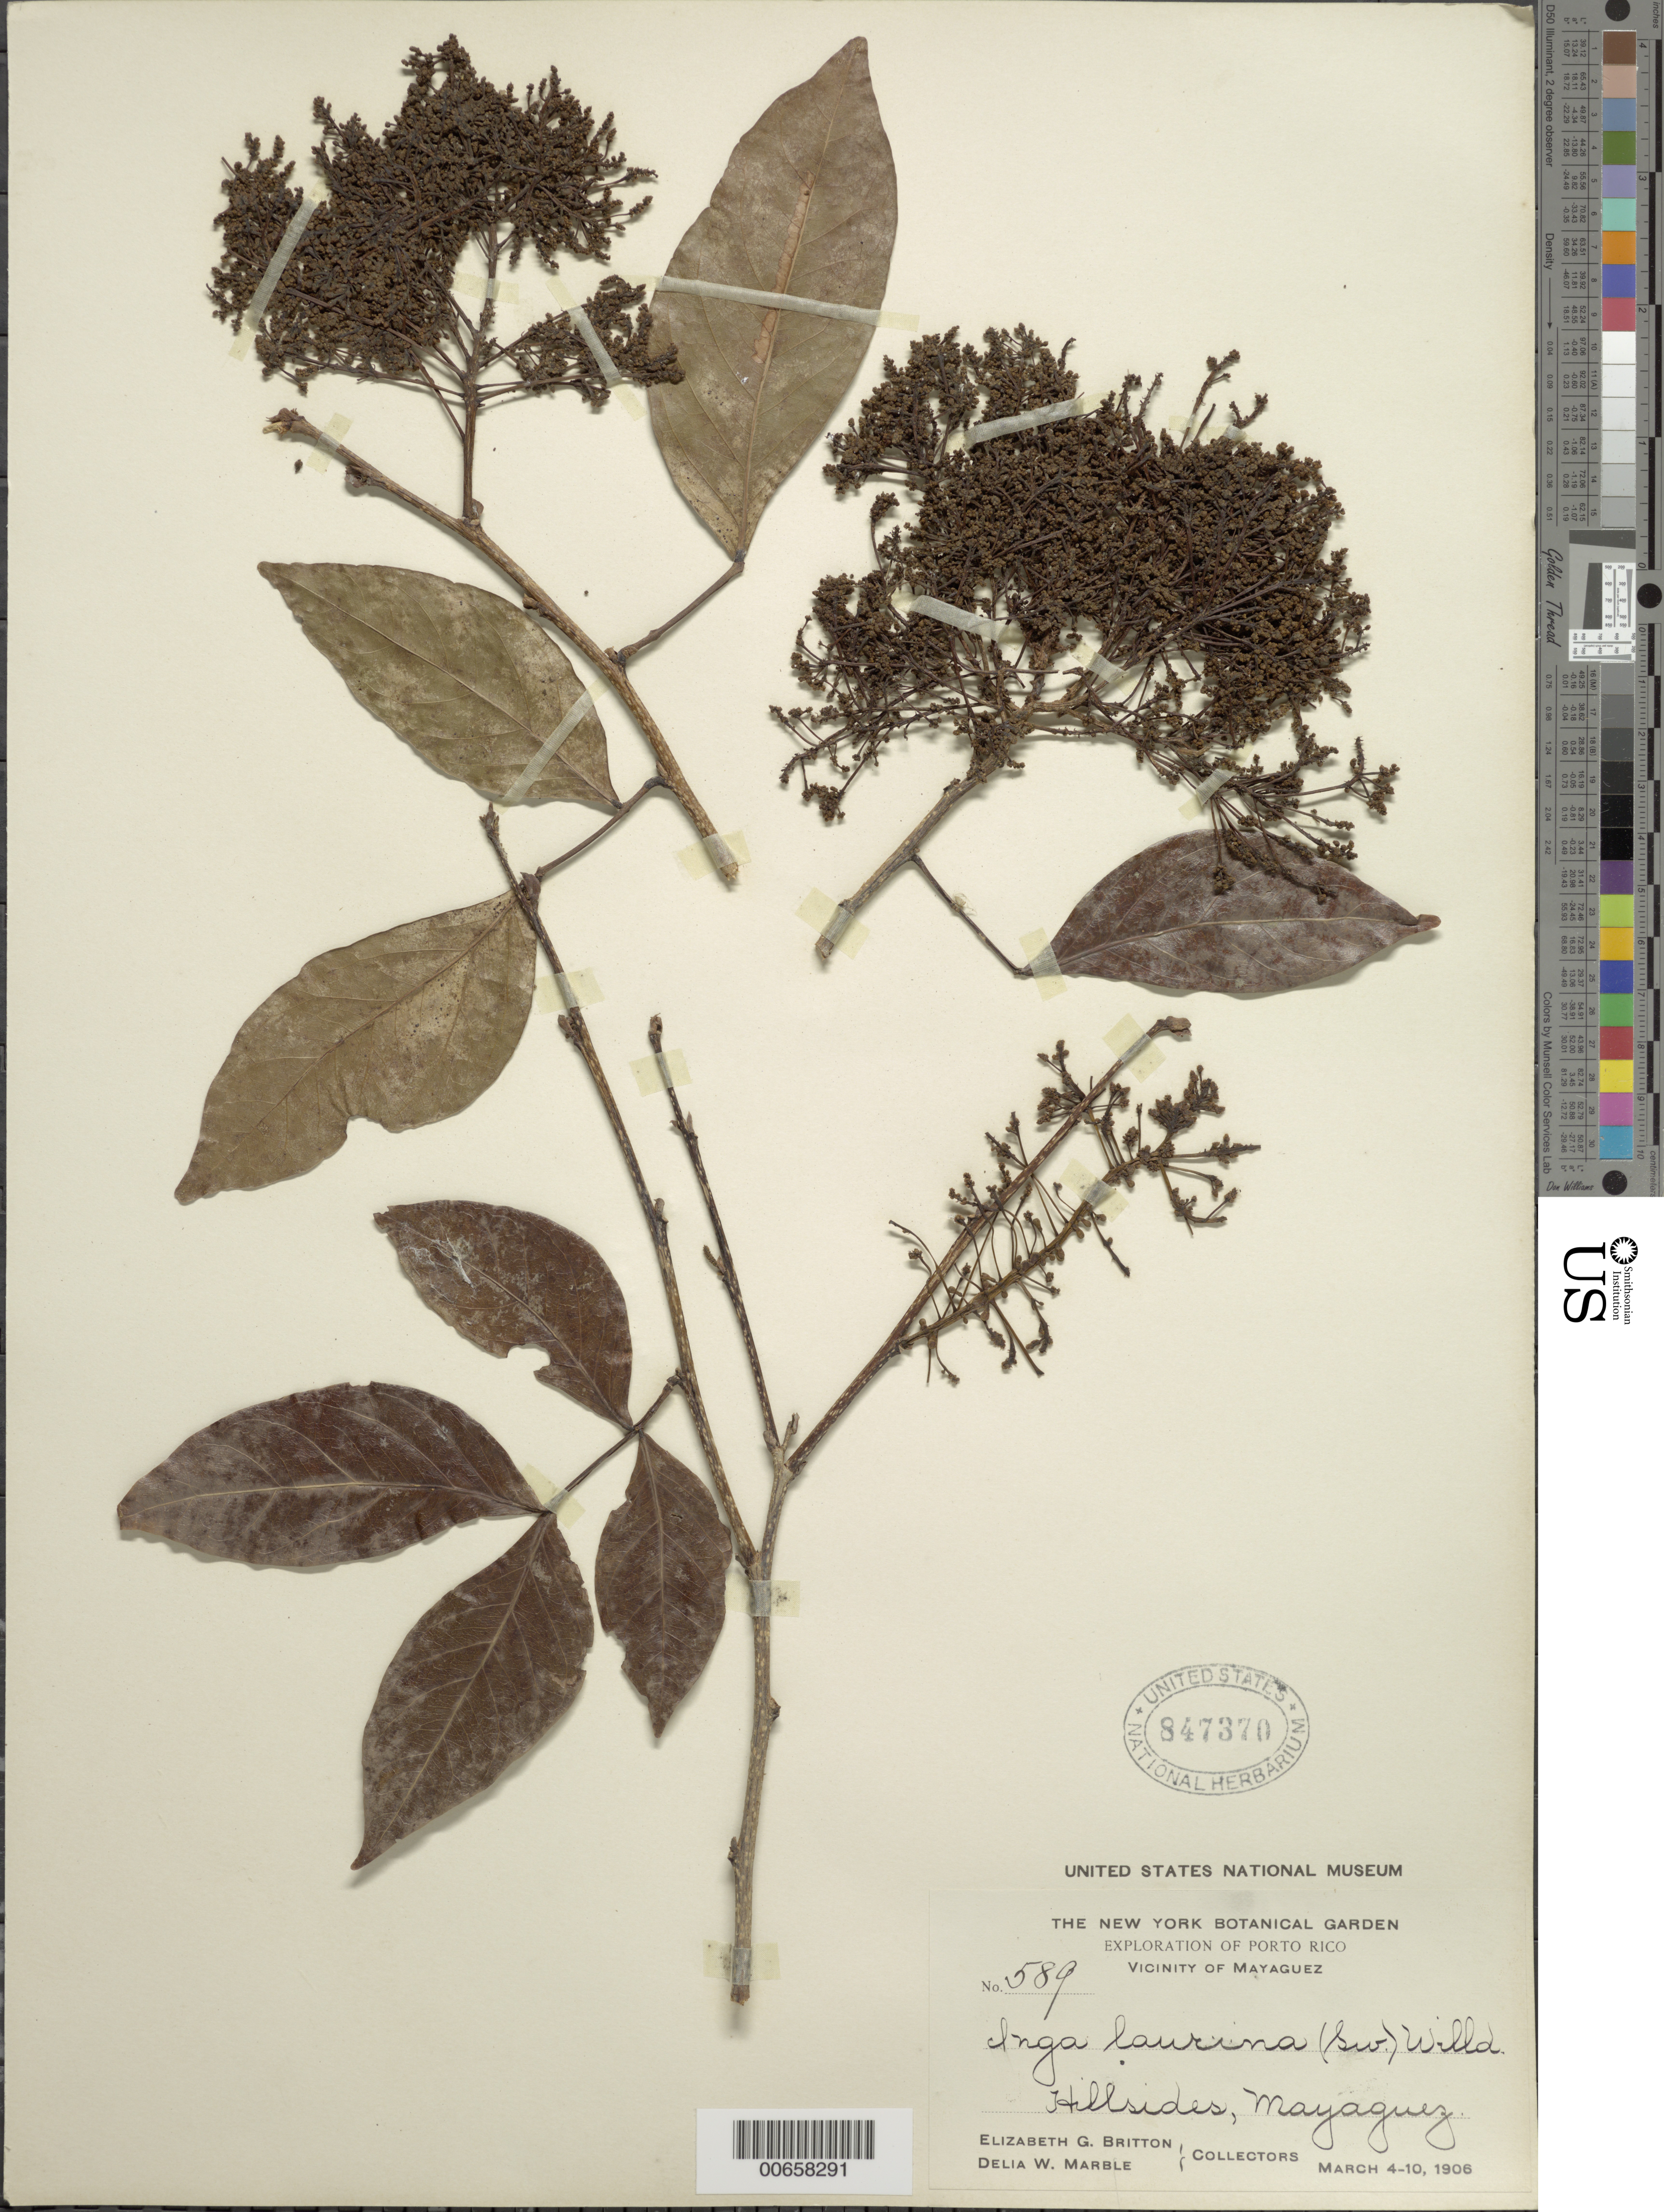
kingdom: Plantae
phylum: Tracheophyta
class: Magnoliopsida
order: Fabales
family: Fabaceae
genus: Inga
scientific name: Inga laurina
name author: (Sw.) Willd.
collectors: E. G. Britton & D. W. Marble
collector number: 589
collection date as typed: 04 Mar 1906 to 10 Mar 1906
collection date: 1906-03-04/1906-03-10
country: Puerto Rico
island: Greater Antilles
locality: Mayaguez, vic of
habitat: Hillsides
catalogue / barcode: US 847370